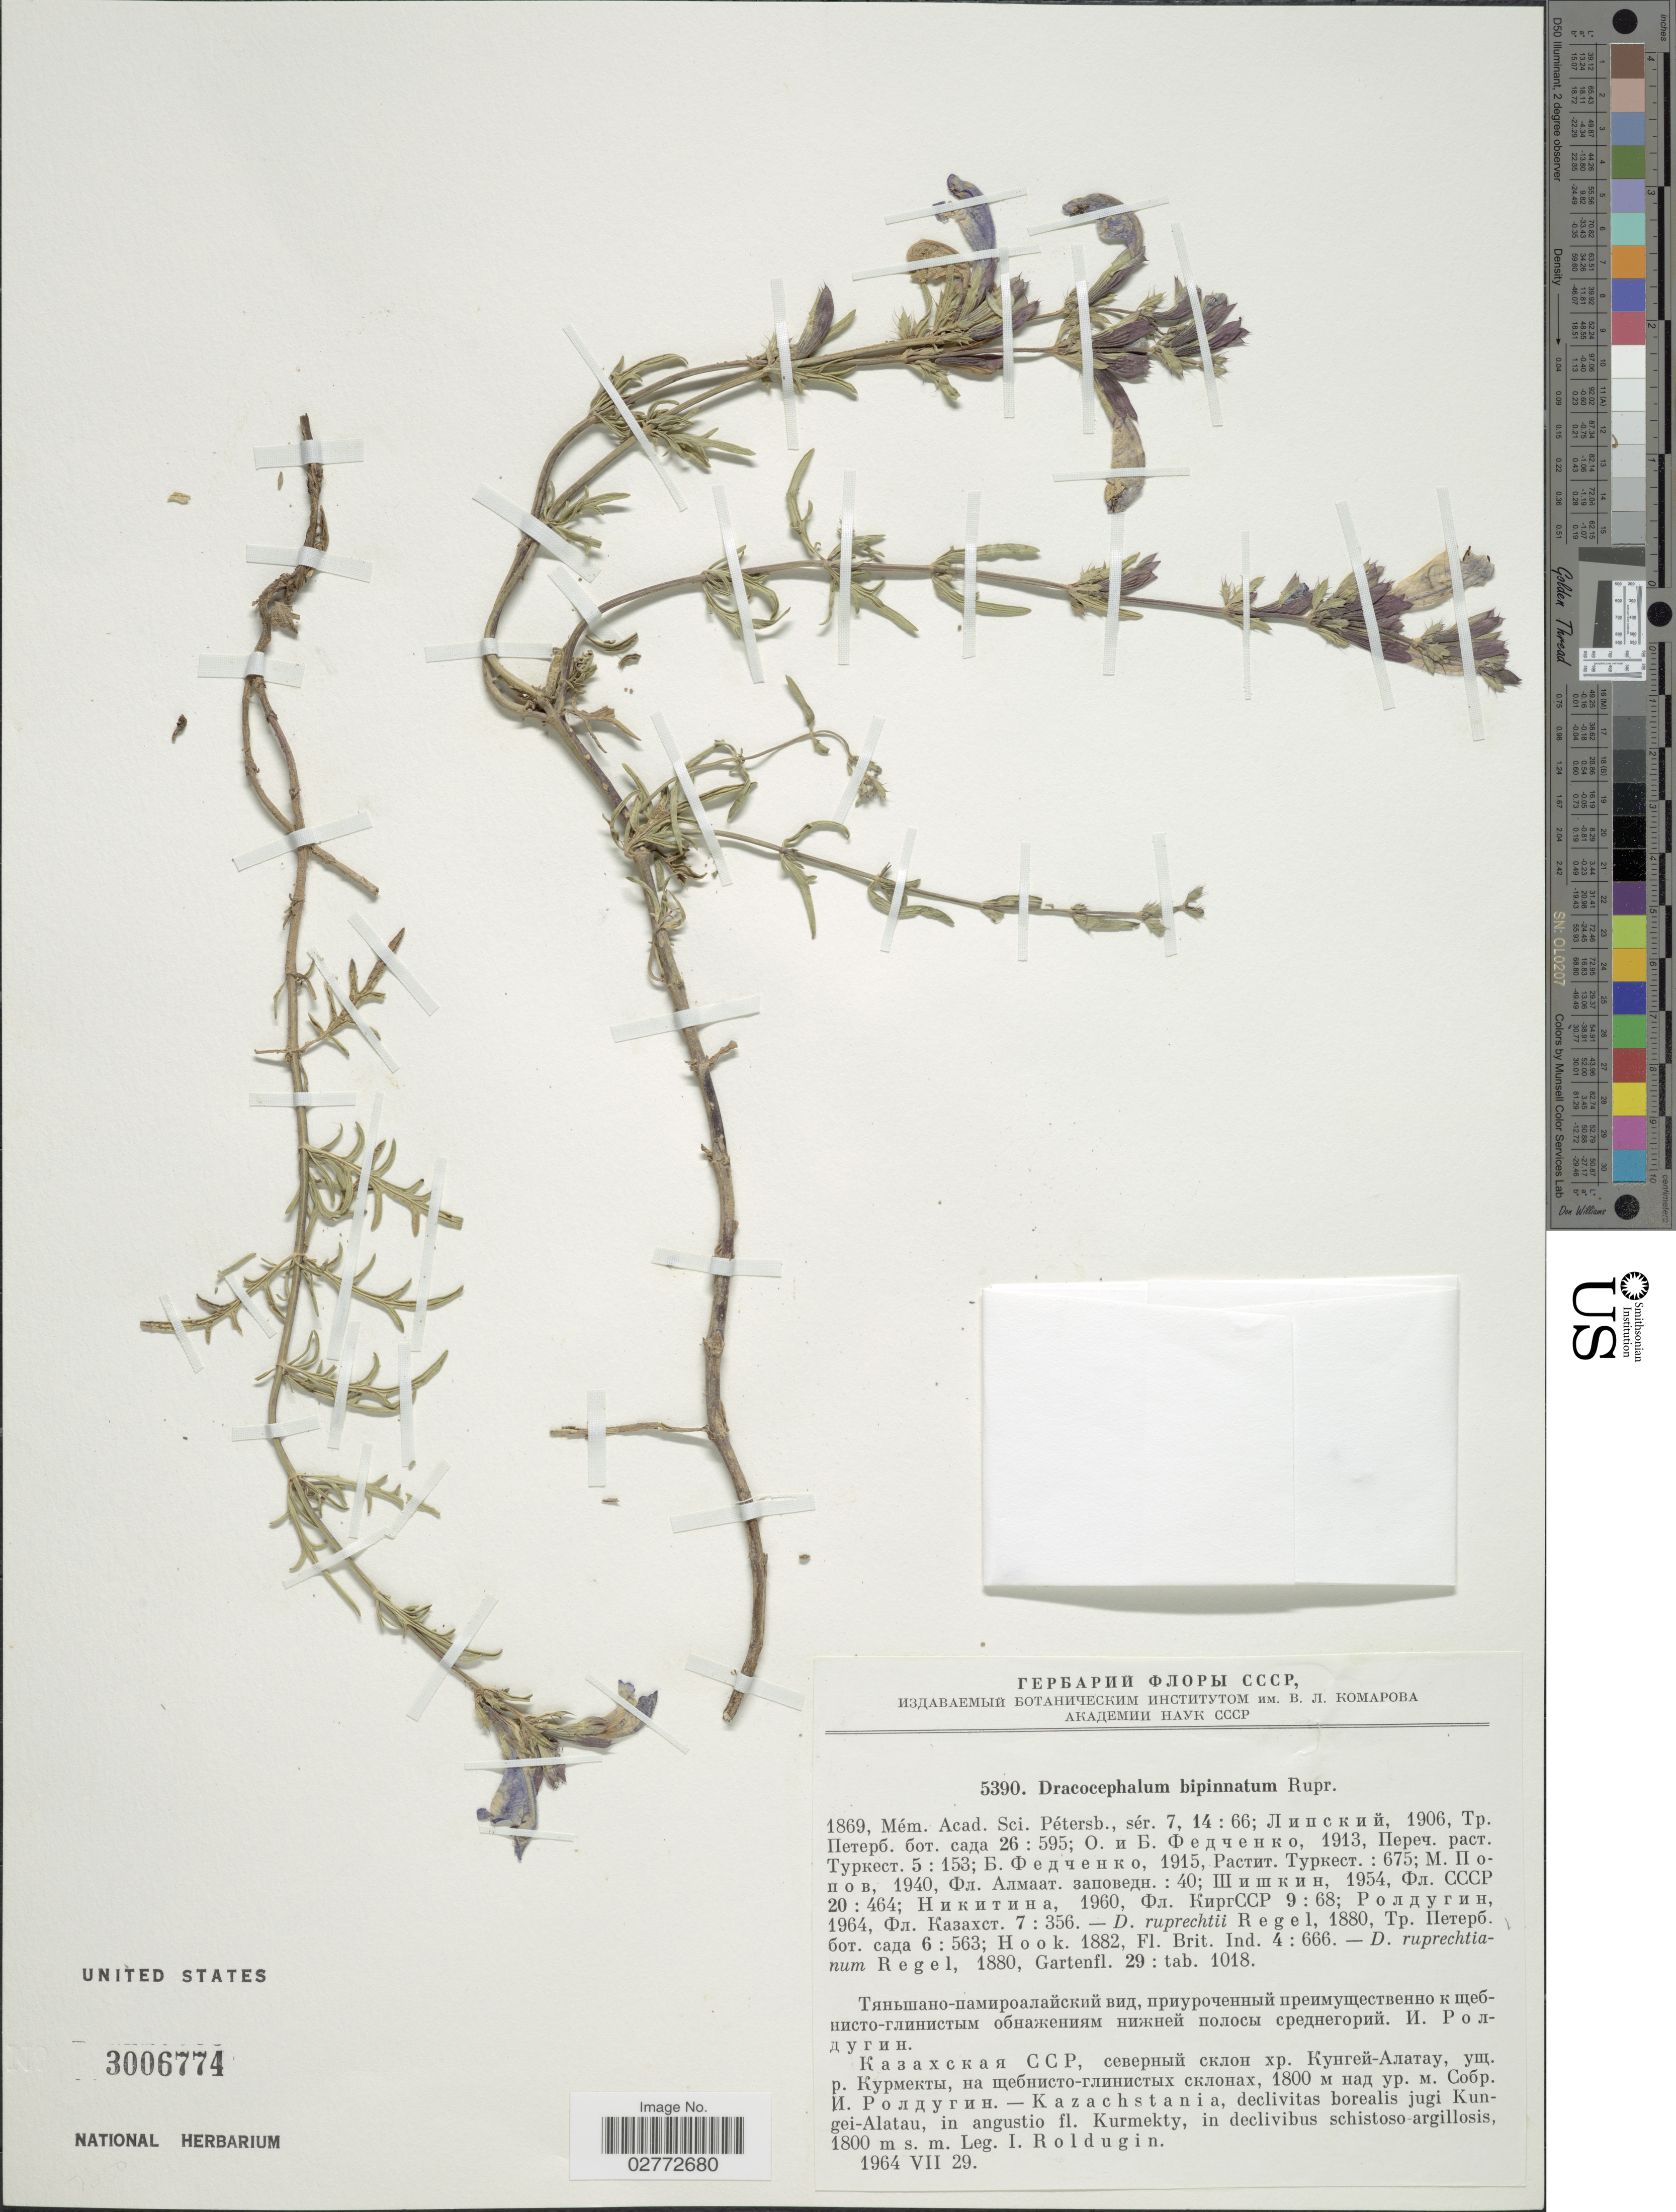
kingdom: Plantae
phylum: Tracheophyta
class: Magnoliopsida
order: Lamiales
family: Lamiaceae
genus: Dracocephalum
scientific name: Dracocephalum bipinnatum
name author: Rupr.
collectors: I. Roldugin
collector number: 5390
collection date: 1964-07-29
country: Kazakhstan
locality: Declivitas borealis jugi Kungei-Alatau, in augustio fl. Kurmekty, in declivibus schistoso argillosis.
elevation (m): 1800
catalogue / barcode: US 3006774